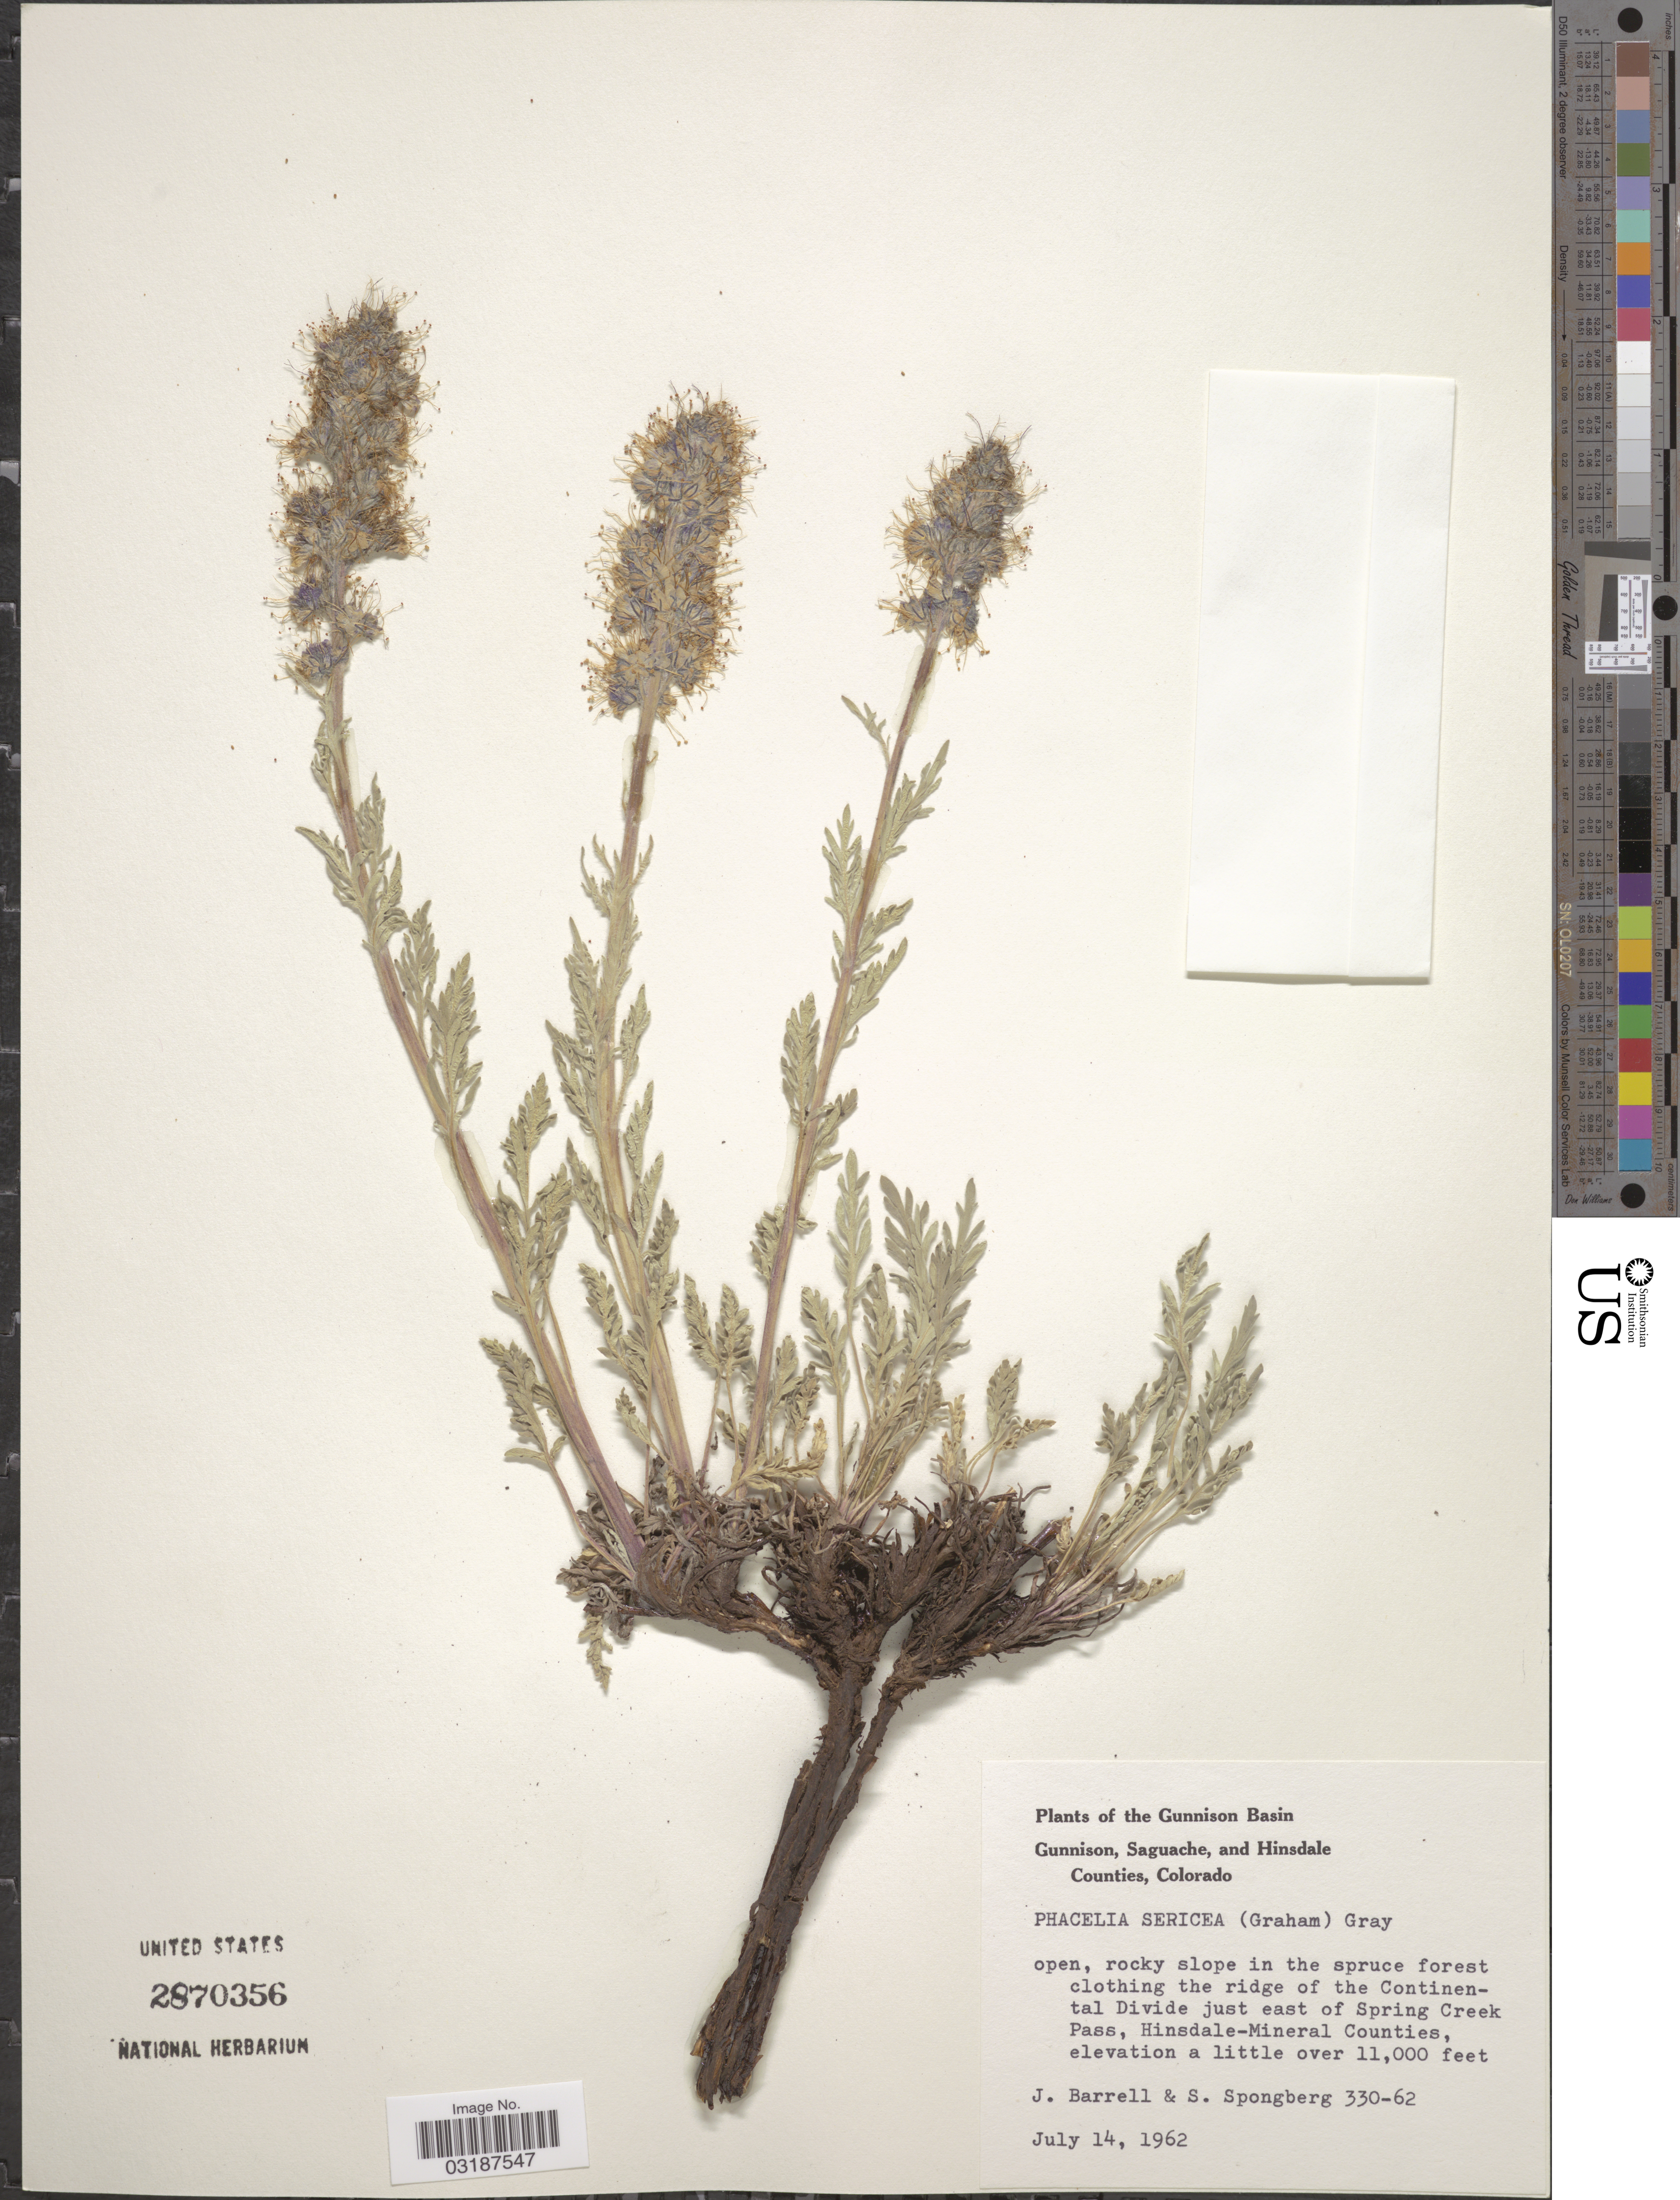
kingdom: Plantae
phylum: Tracheophyta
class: Magnoliopsida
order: Boraginales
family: Hydrophyllaceae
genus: Phacelia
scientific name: Phacelia sericea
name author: (Graham) A. Gray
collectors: J. Barrell & S. A.Spongberg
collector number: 330-62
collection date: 1962-07-14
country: United States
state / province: Colorado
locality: The Gunnison Basin. Open, rocky slope in the spruce forest clothing the ridge of the Continental Divide just east of Spring Creek Pass, Hinsdale-Mineral Counties.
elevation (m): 3353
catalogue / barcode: US 2870356